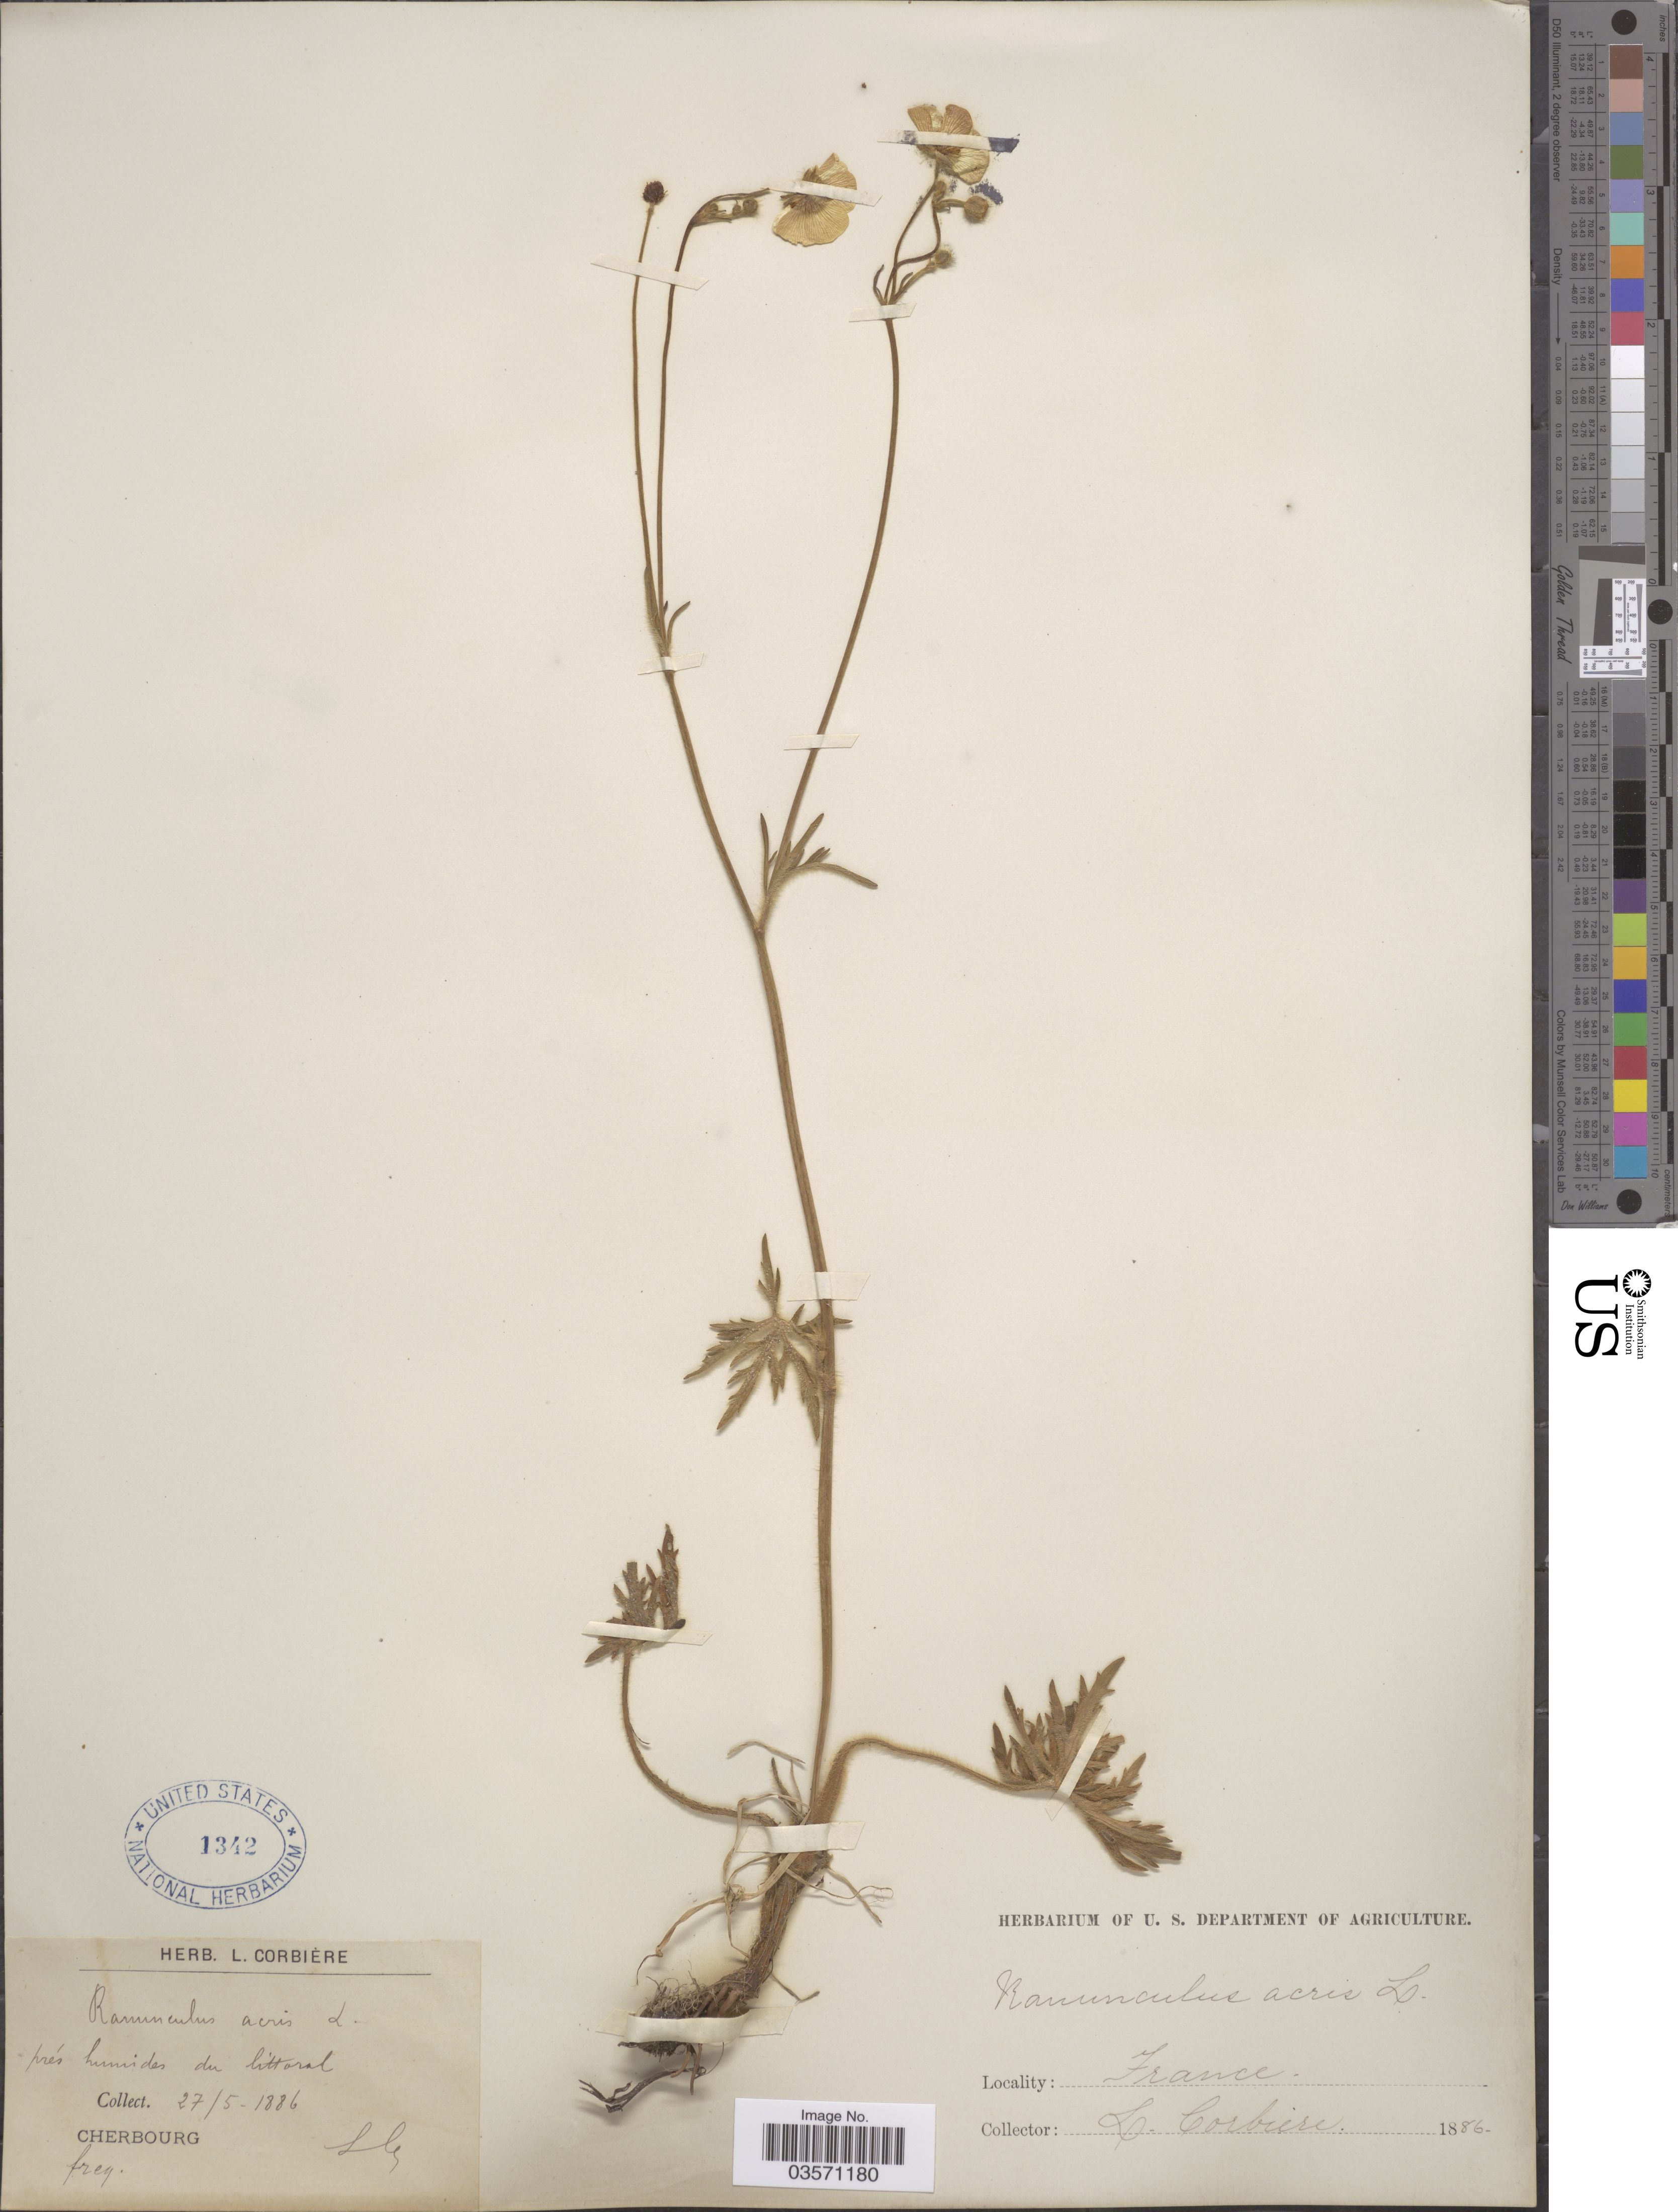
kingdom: Plantae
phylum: Tracheophyta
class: Magnoliopsida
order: Ranunculales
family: Ranunculaceae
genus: Ranunculus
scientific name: Ranunculus acris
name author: L.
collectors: L. Corbière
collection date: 1886-05-27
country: France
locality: Prés humides du littoral. Cherbourg.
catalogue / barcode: US 1342